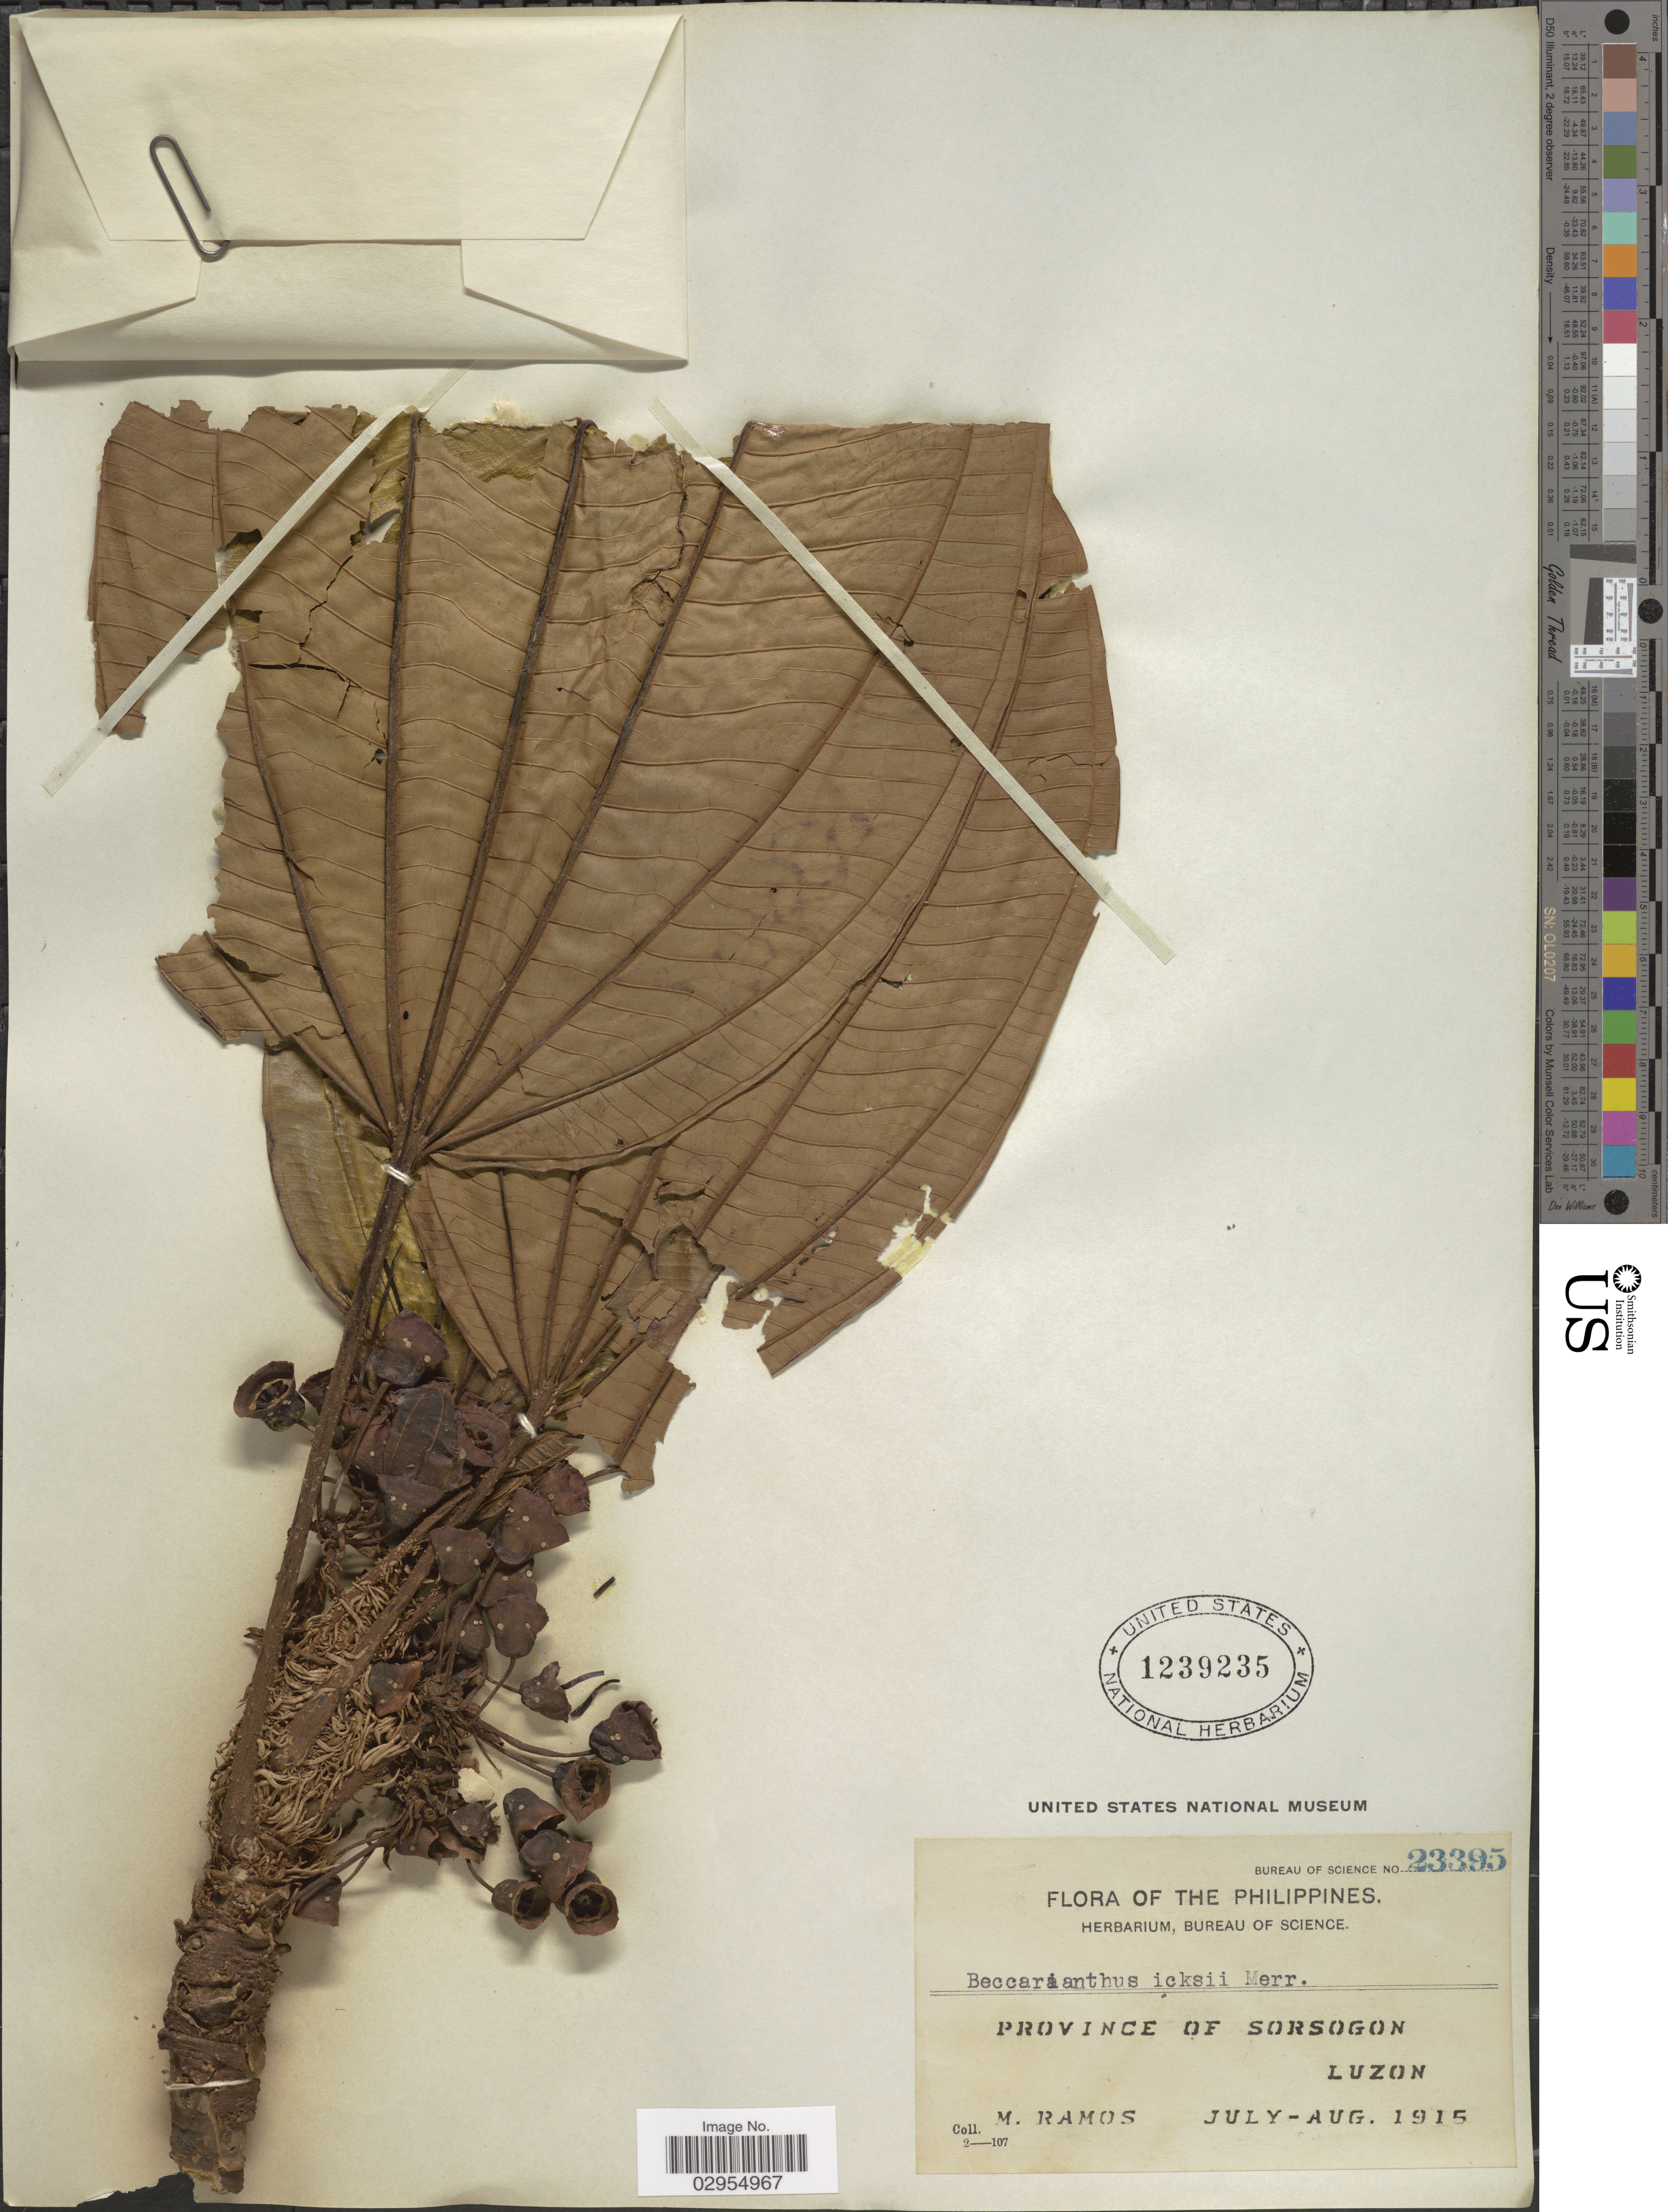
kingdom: Plantae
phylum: Tracheophyta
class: Magnoliopsida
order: Myrtales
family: Melastomataceae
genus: Beccarianthus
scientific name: Beccarianthus ickisii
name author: Merr.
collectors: M. Ramos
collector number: Bureau of Science 23395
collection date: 1915-07/1915-08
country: Philippines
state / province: Bicol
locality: Province of Sorsogon, Luzon.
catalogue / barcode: US 1239235